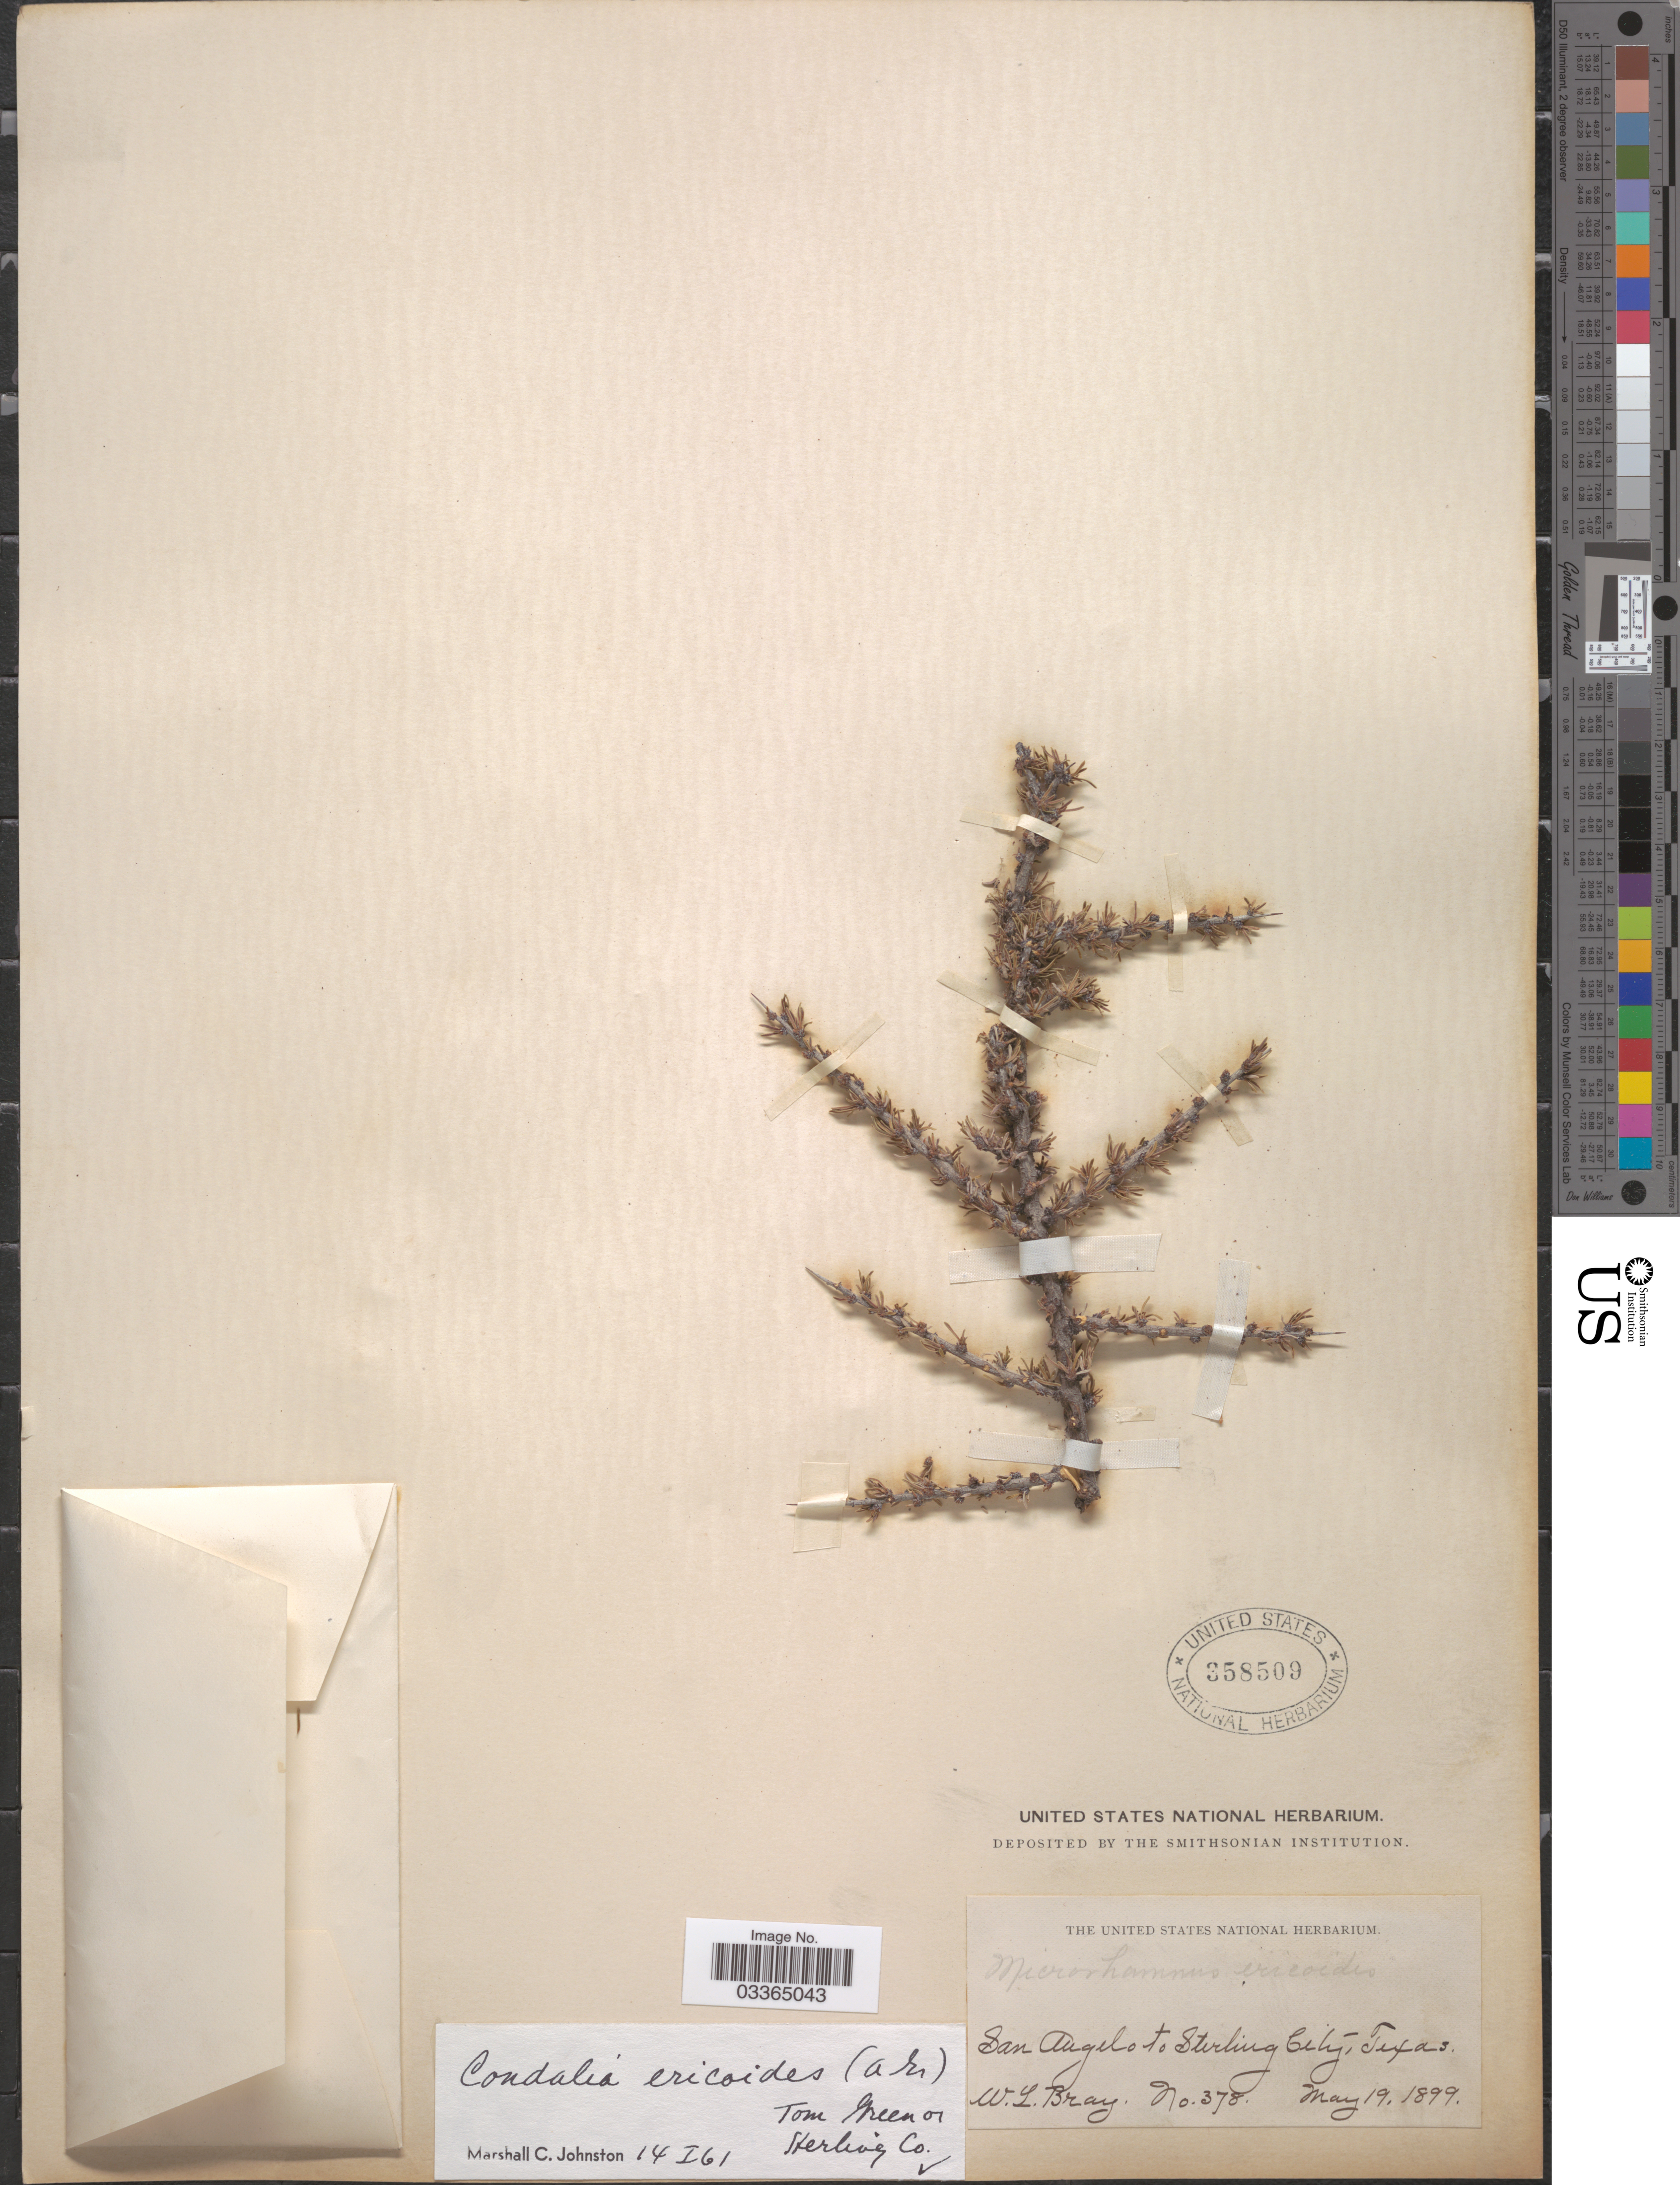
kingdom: Plantae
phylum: Tracheophyta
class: Magnoliopsida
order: Rosales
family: Rhamnaceae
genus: Condalia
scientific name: Condalia ericoides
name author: (A. Gray) M.C. Johnst.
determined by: Johnston, Marshall C.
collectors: W. L. Bray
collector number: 378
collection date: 1899-05-19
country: United States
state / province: Texas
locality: San Angelo to Sterling City.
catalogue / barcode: US 358509